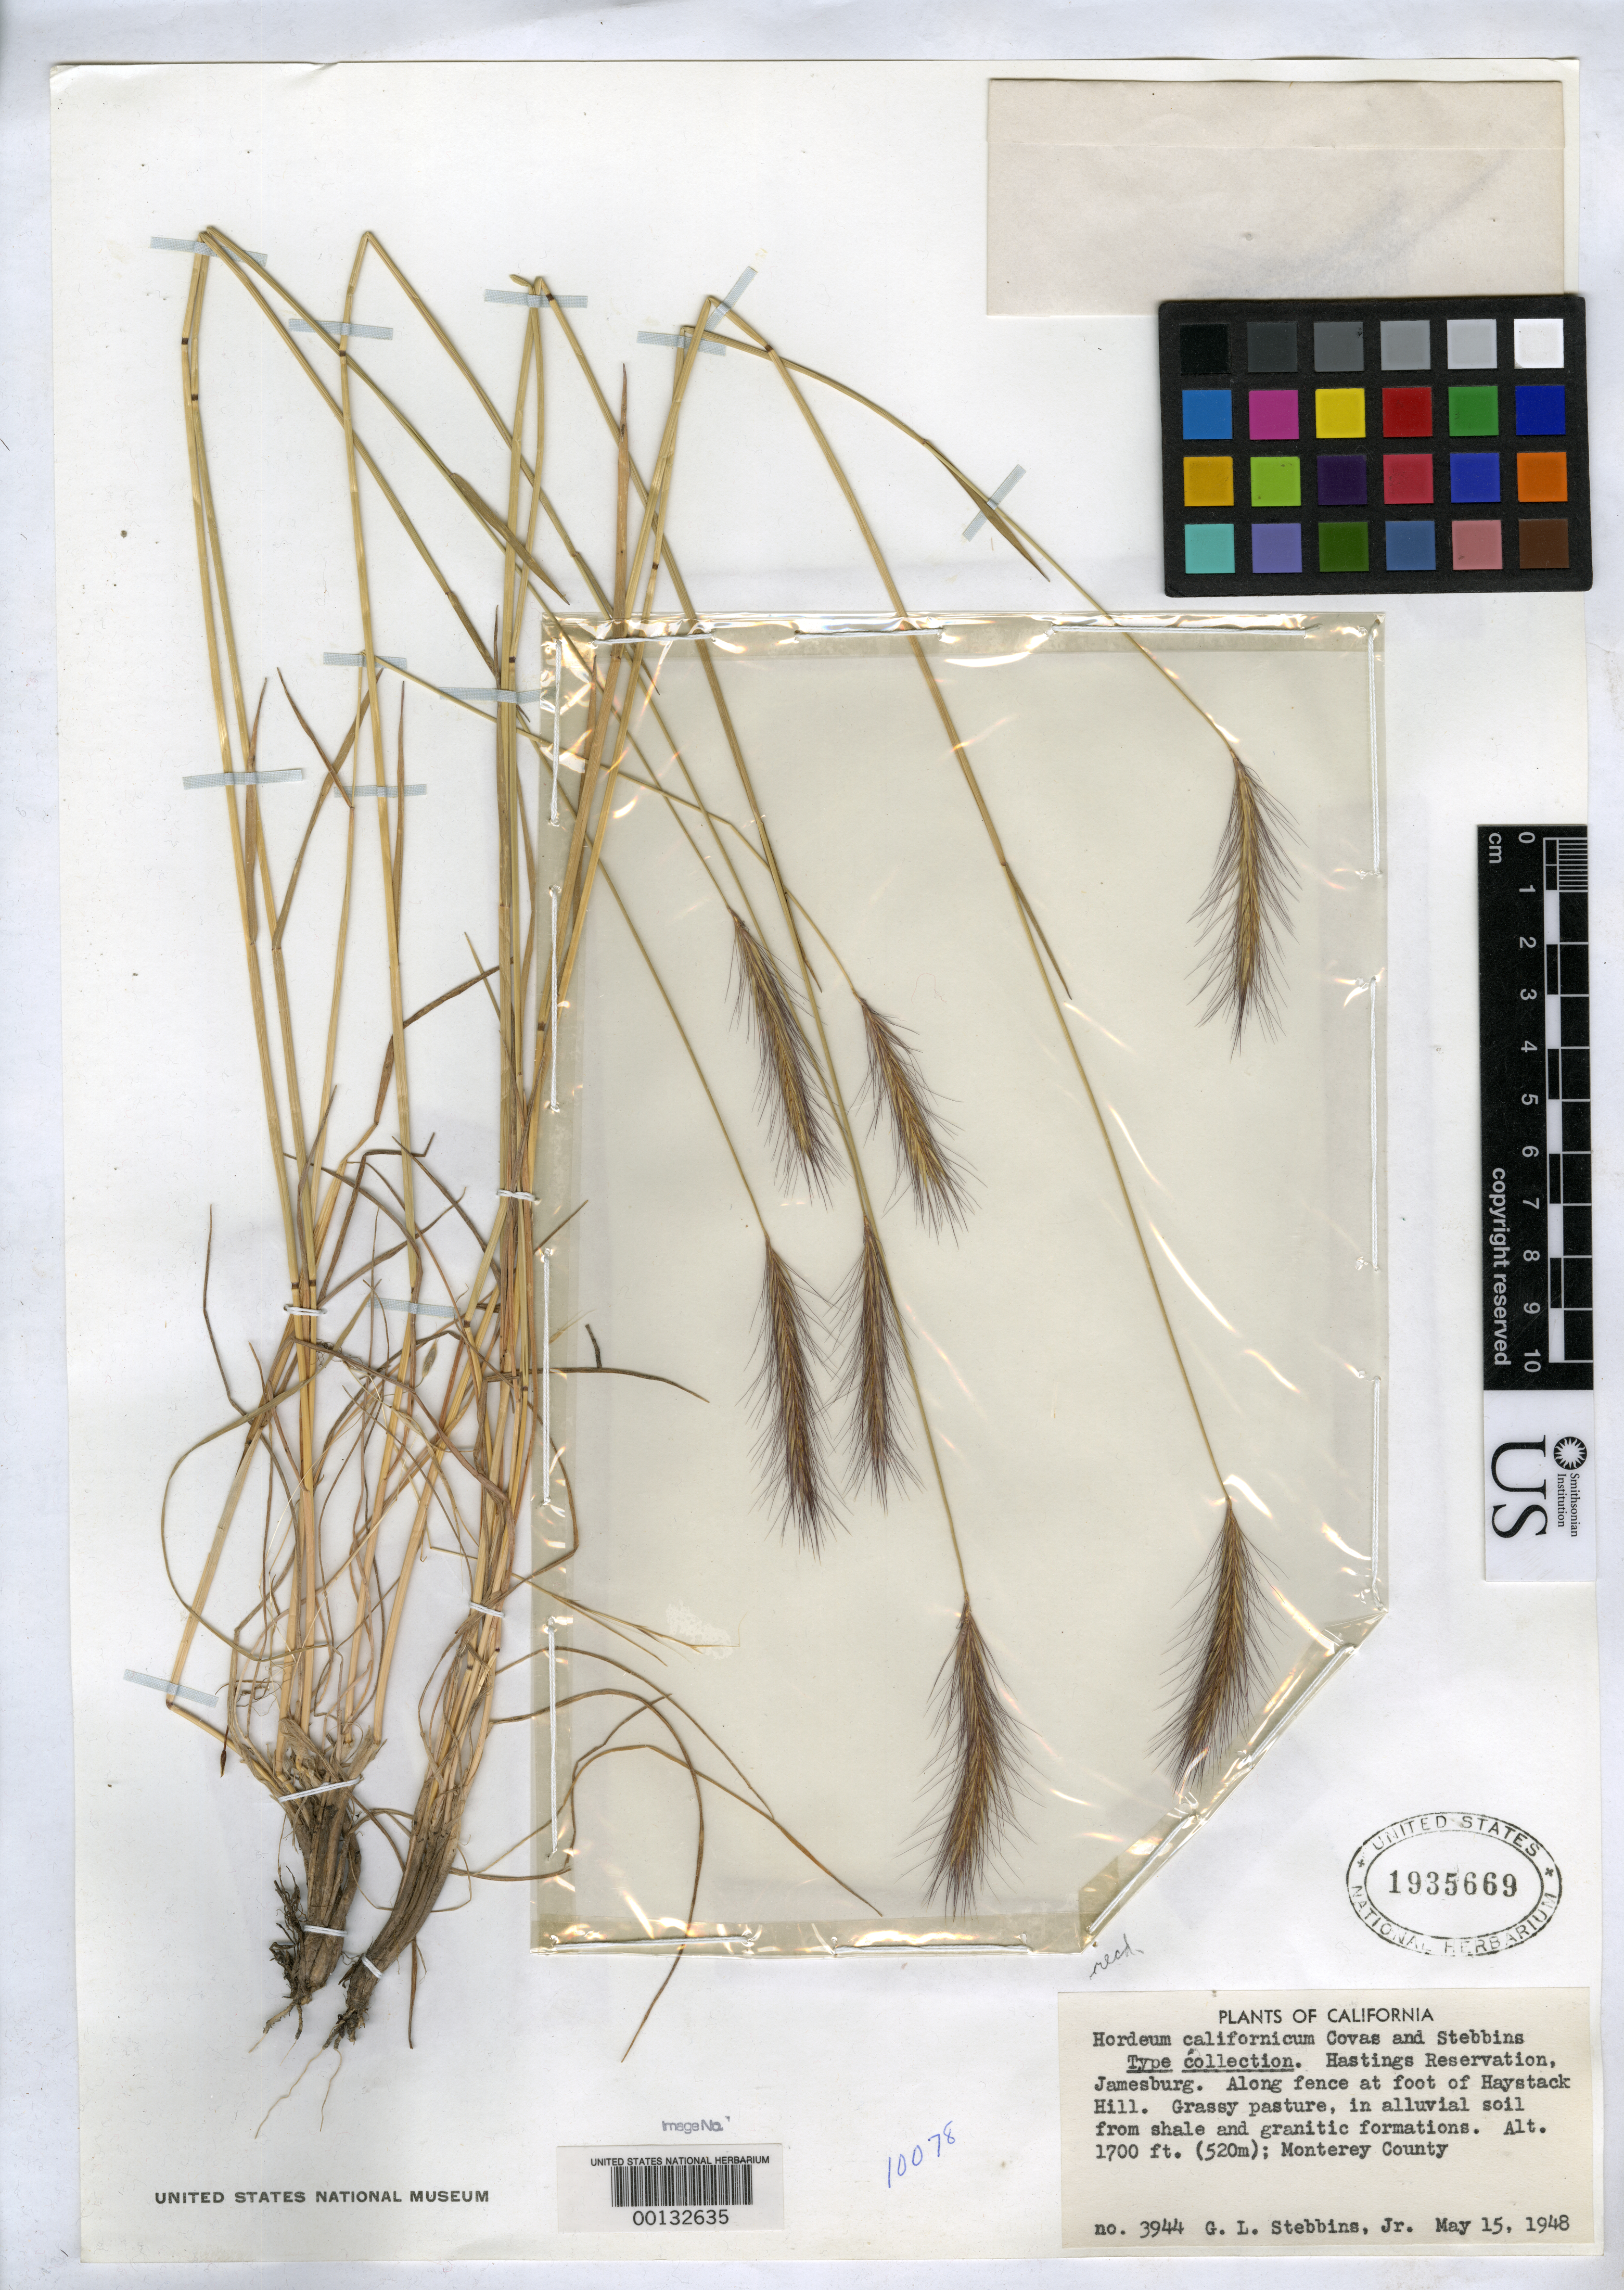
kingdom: Plantae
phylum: Tracheophyta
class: Liliopsida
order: Poales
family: Poaceae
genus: Hordeum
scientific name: Hordeum californicum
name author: Covas & Stebbins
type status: Isotype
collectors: G. L. Stebbins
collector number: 3944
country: United States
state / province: California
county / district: Monterey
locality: Hastings reservation, Jamesburg, foot of Haystack Hill.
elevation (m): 520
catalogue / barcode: US 1935669